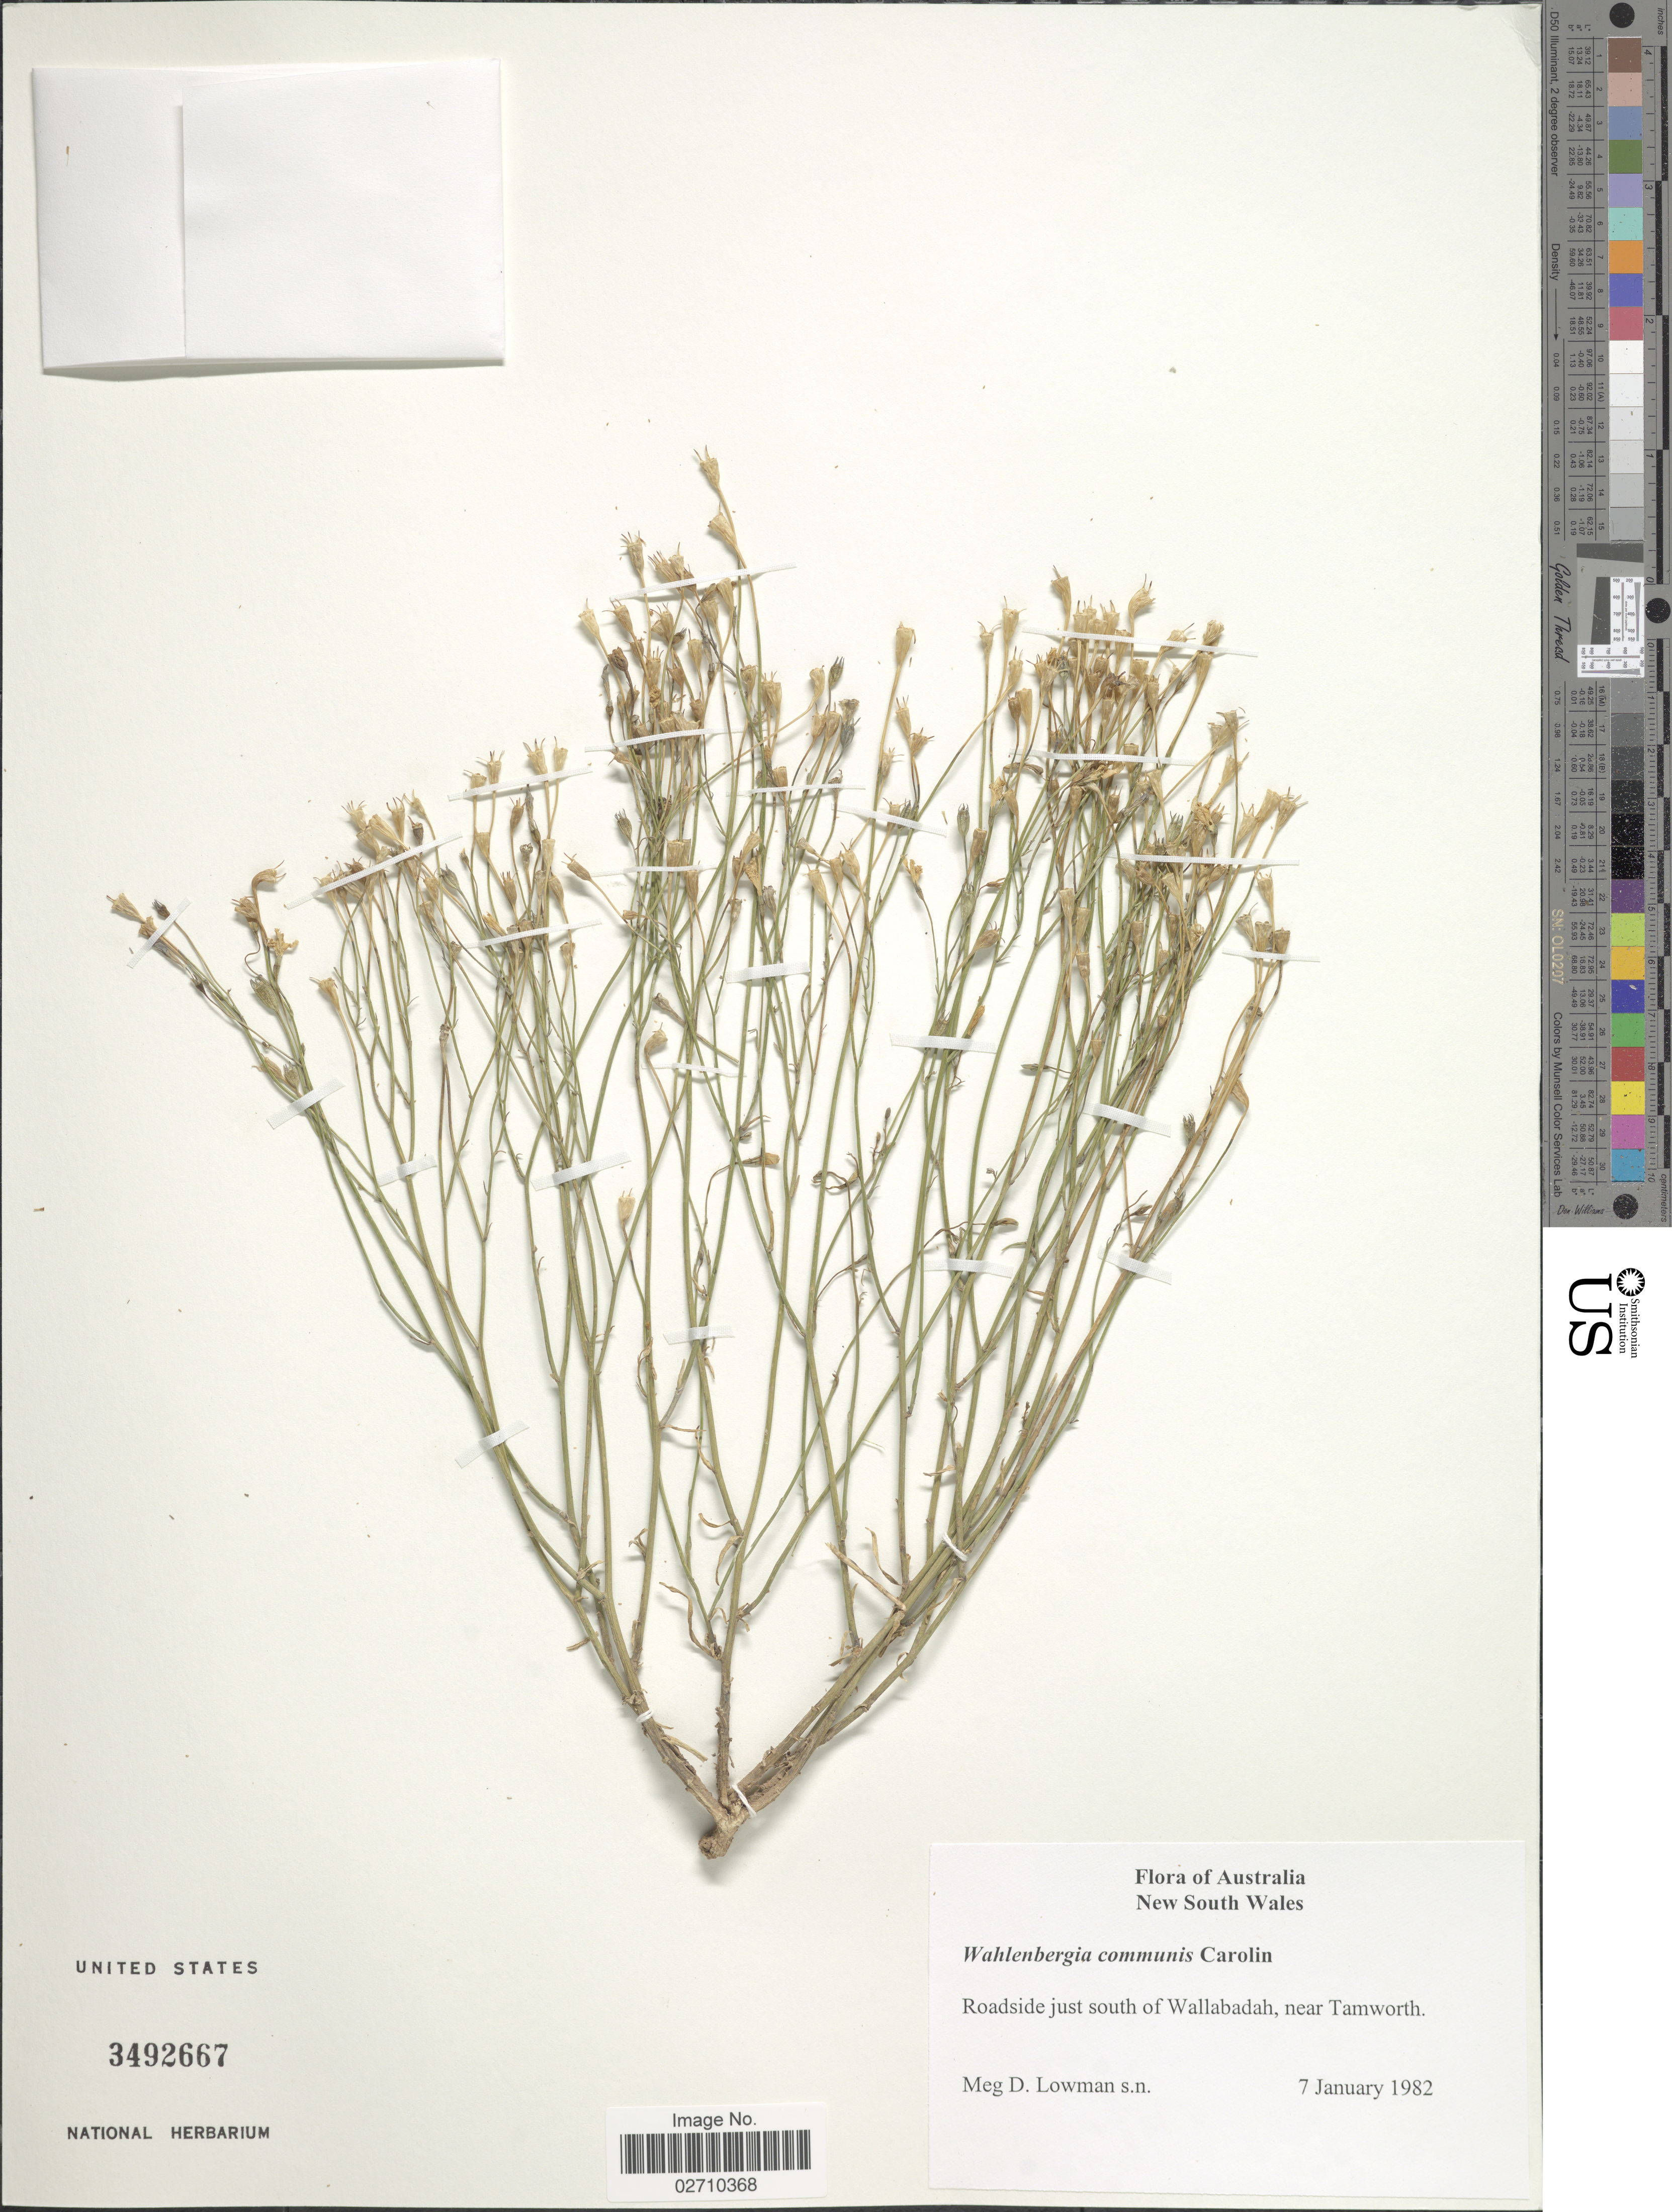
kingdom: Plantae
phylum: Tracheophyta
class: Magnoliopsida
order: Asterales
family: Campanulaceae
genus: Wahlenbergia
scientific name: Wahlenbergia communis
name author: Carolin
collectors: M. Lowman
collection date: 1982-01-07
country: Australia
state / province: New South Wales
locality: Roadside just south of Wallabadah, near Tamworth.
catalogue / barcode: US 3492667